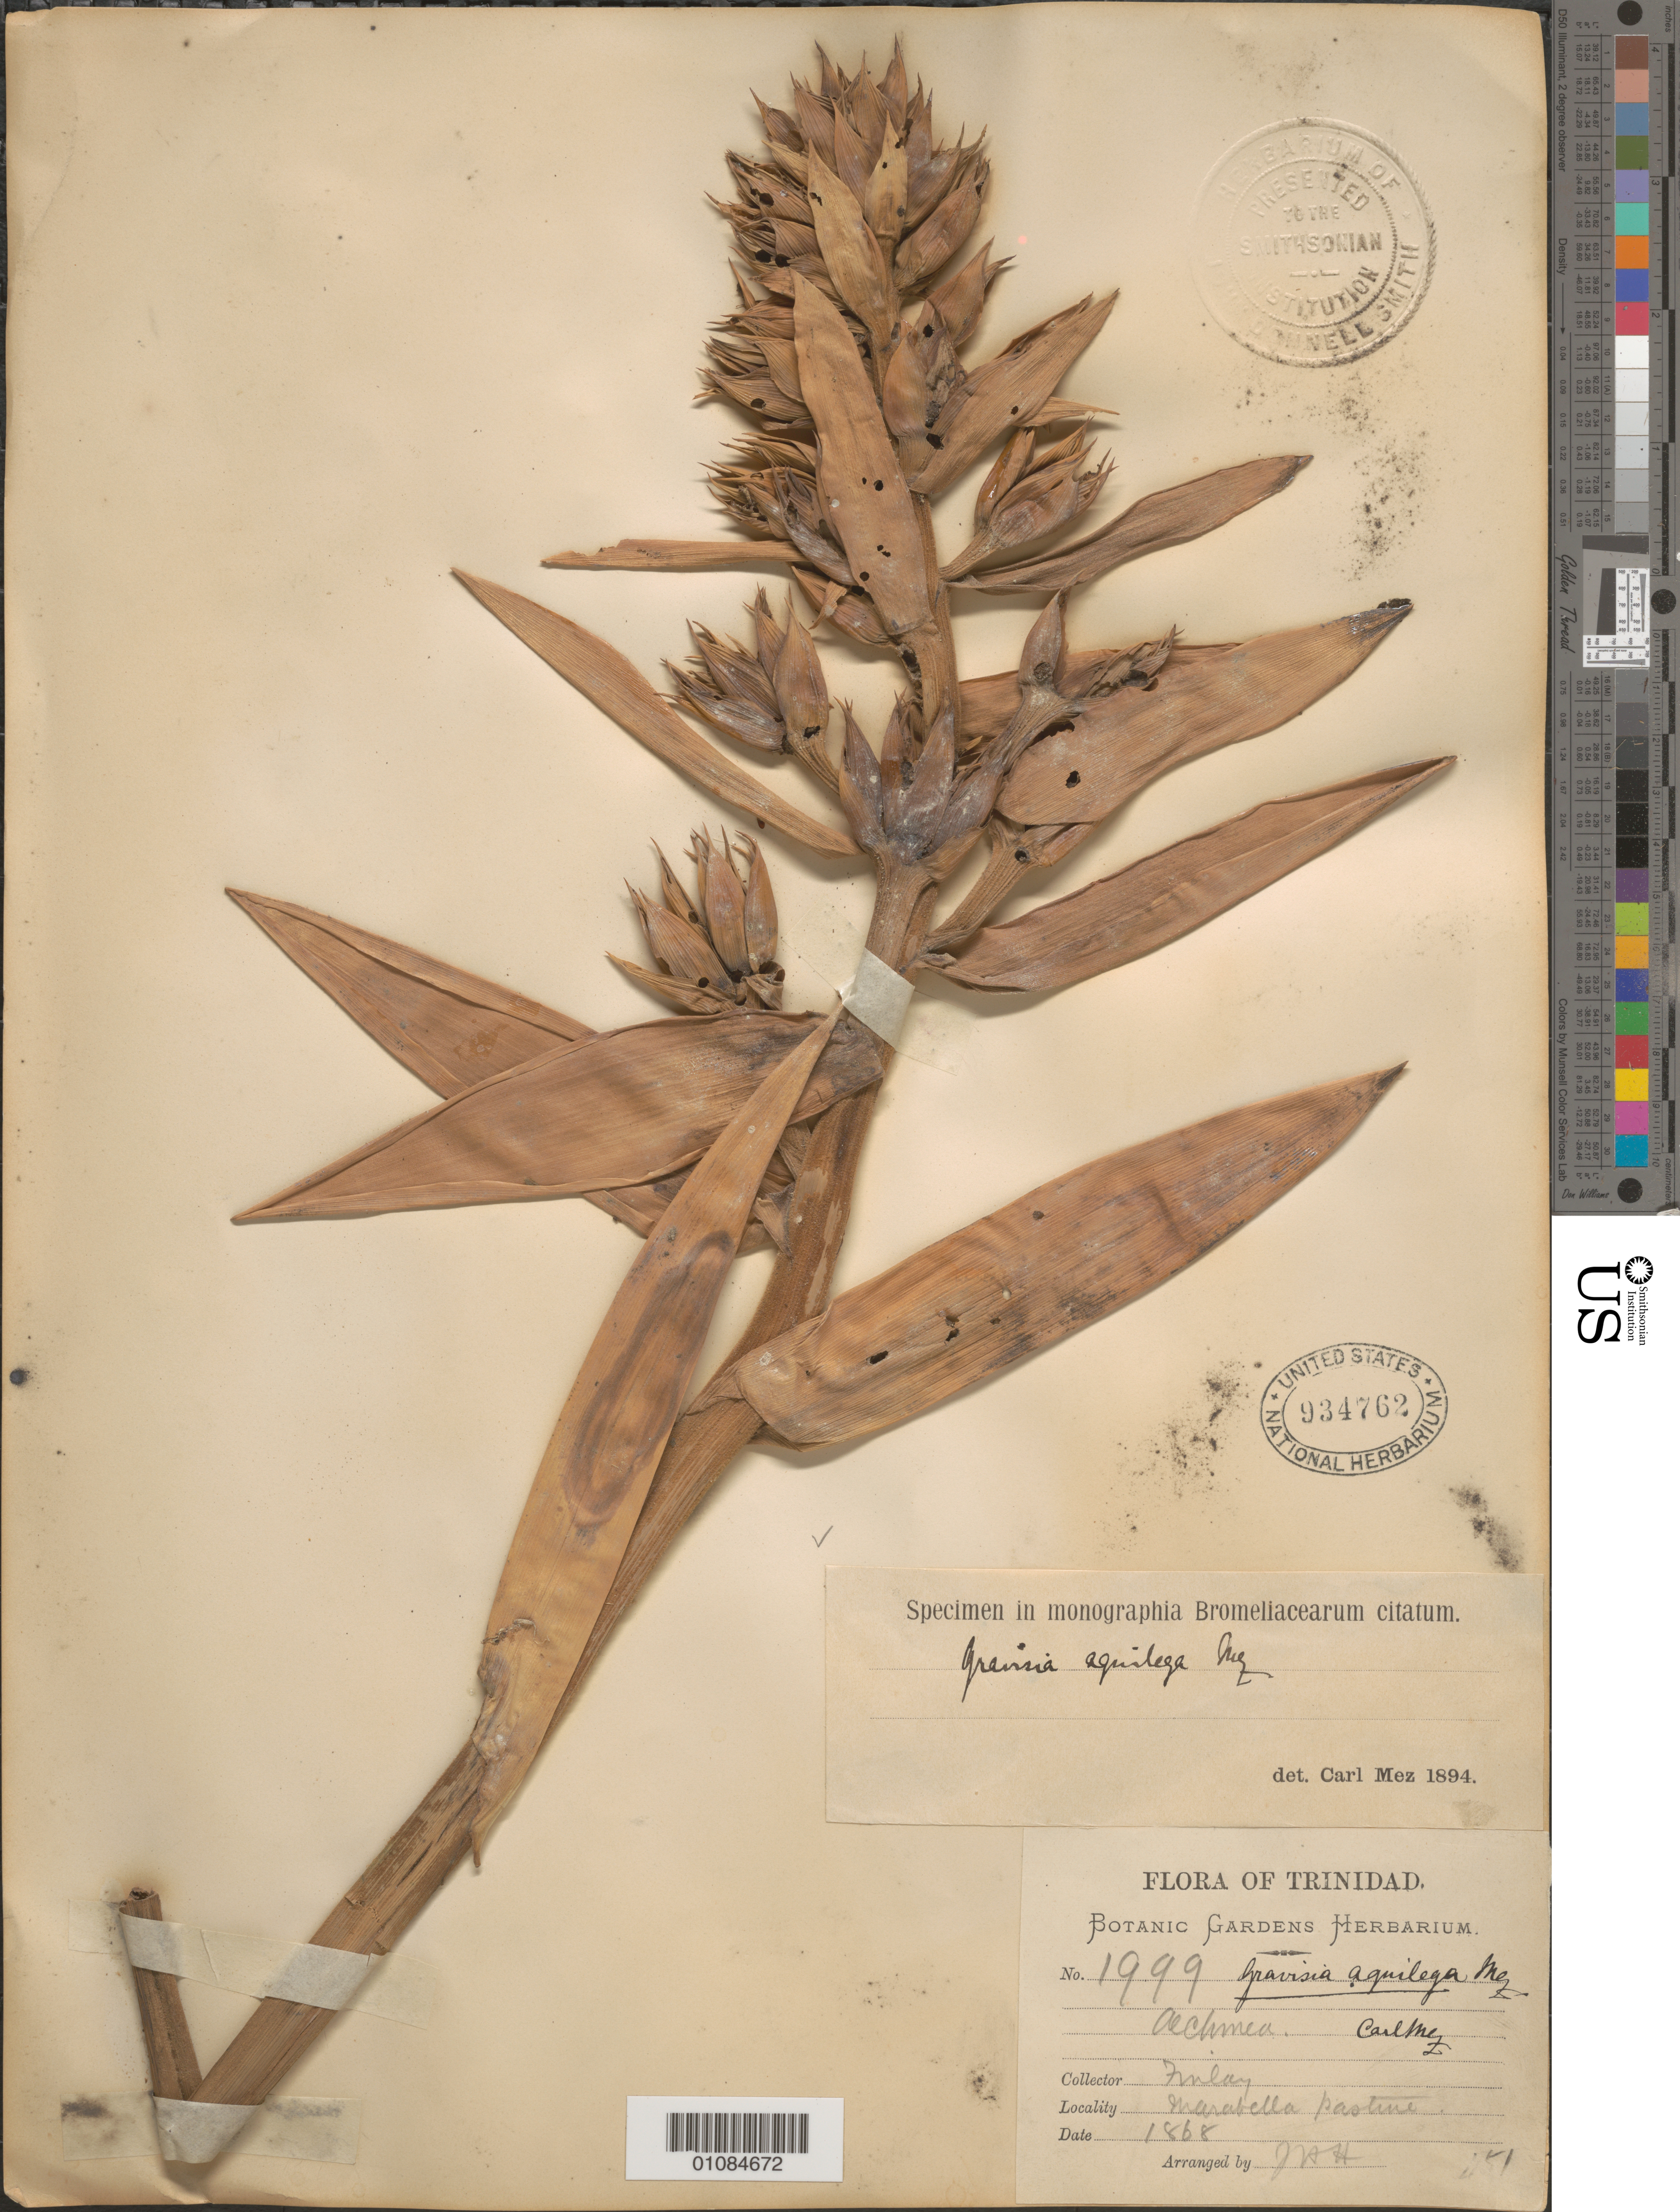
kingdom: Plantae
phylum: Tracheophyta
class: Liliopsida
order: Poales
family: Bromeliaceae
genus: Aechmea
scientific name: Aechmea aquilega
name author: (Salisb.) Griseb.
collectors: -. Finlay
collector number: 1999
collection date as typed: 1868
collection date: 1868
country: Trinidad and Tobago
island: Trinidad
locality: Marabella pastures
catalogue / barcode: US 934762